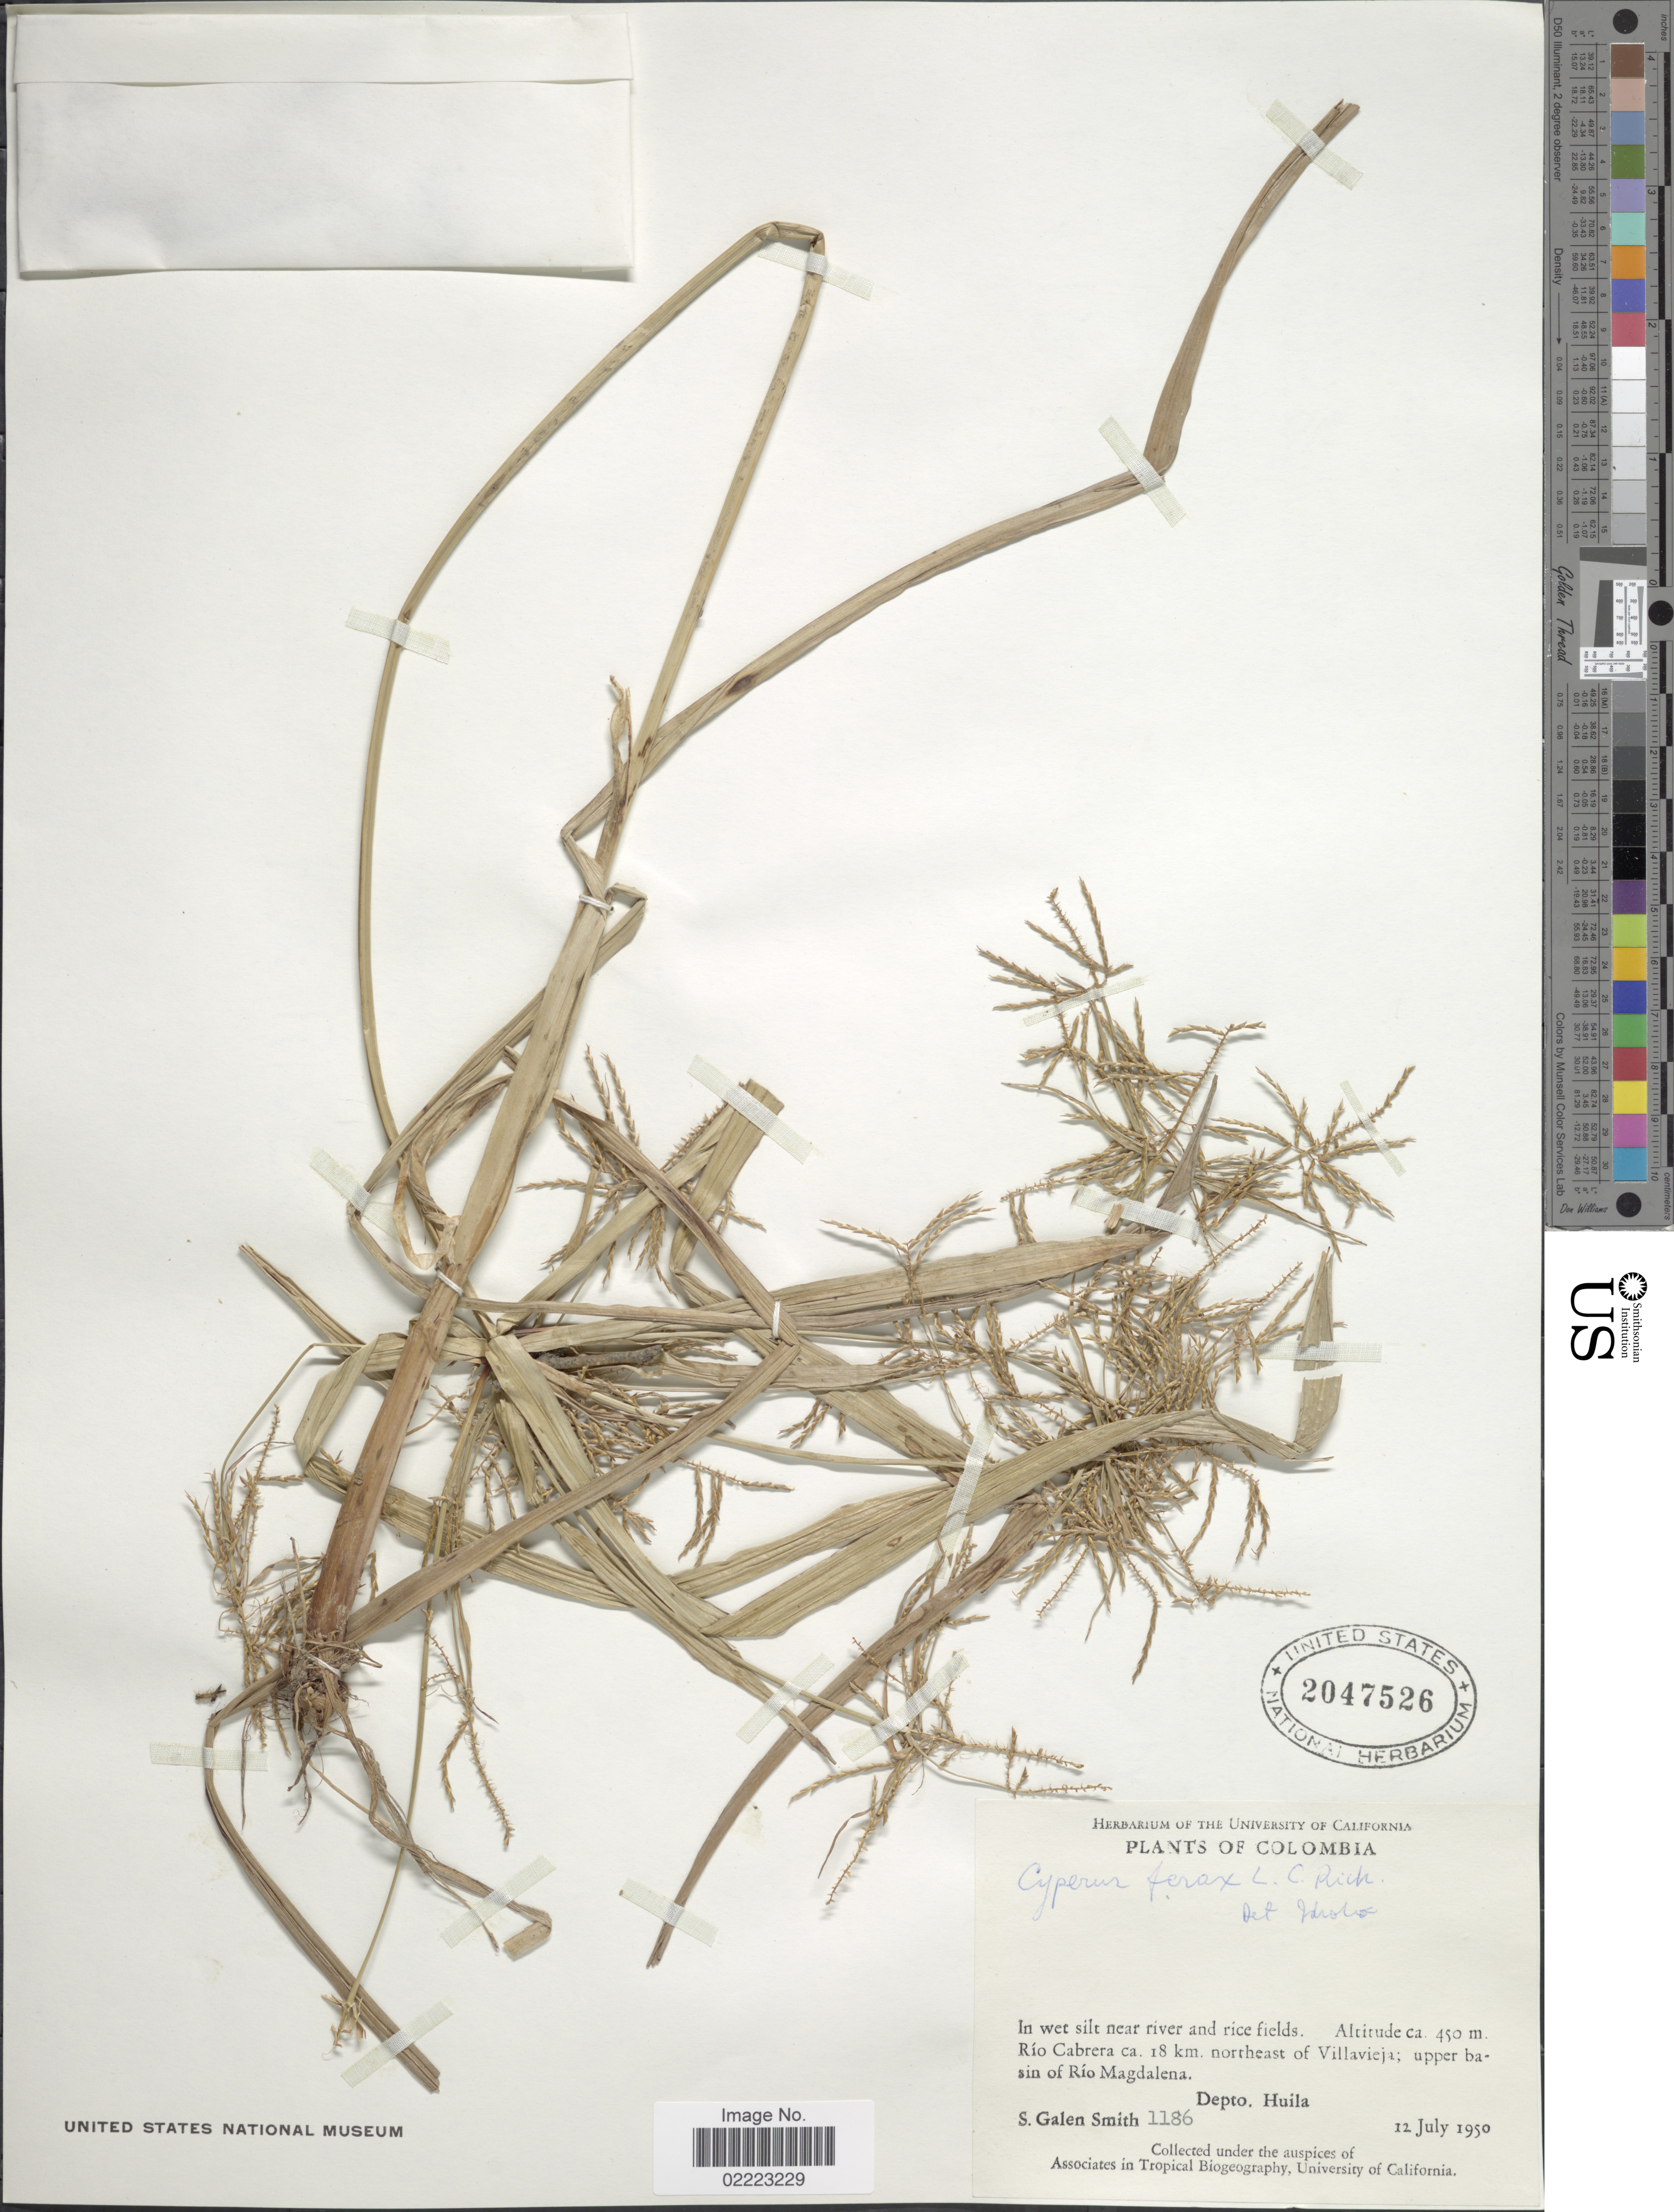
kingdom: Plantae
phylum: Tracheophyta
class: Liliopsida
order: Poales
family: Cyperaceae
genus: Cyperus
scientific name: Cyperus odoratus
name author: L.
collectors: S. G. Smith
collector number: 1186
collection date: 1950-07-12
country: Colombia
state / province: Huila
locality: In wet silt near river and rice fields. Río Cabrera ca. 18 km. northeast of Villavieja; upper basin of Río Magdalena, Depto. Huila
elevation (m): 450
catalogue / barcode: US 2047526